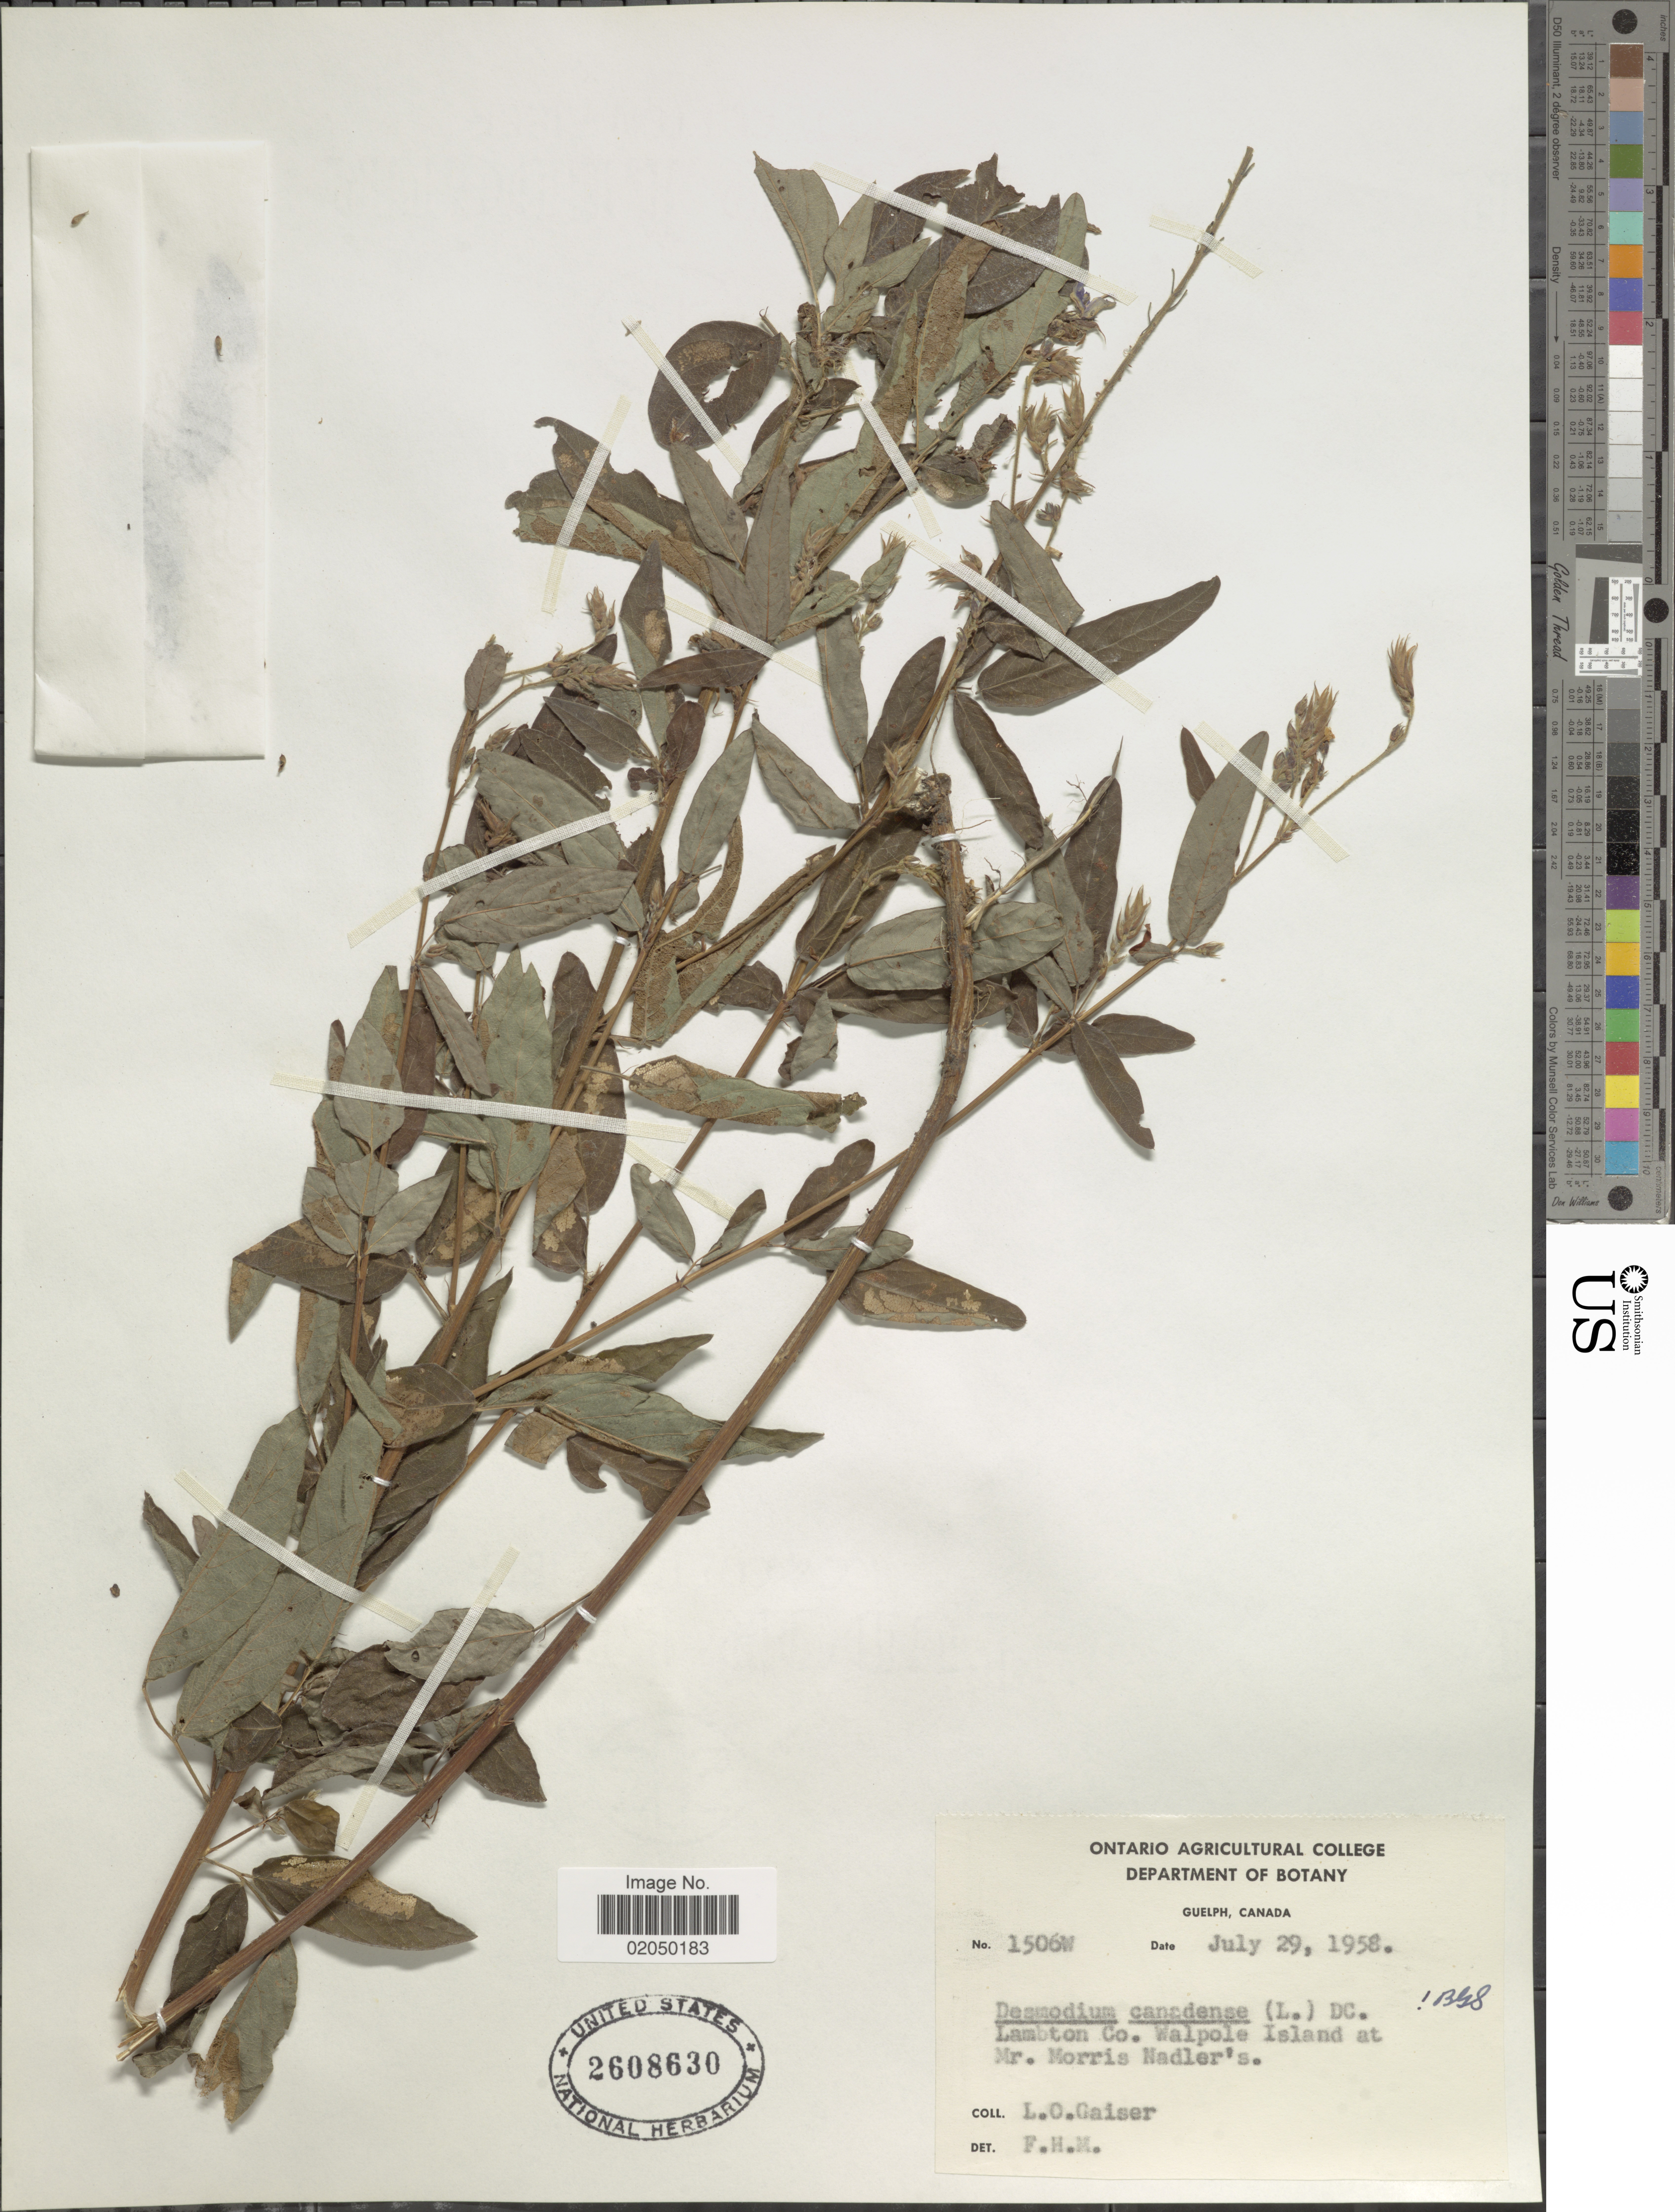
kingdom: Plantae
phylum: Tracheophyta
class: Magnoliopsida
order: Fabales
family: Fabaceae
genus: Desmodium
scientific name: Desmodium canadense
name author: (L.) DC.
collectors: L. Gaiser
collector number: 1506W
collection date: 1958-07-29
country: Canada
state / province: Ontario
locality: Guelph, Lambton Co., Walpole Island at Mr. Morris Nadler's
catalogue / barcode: US 2608630